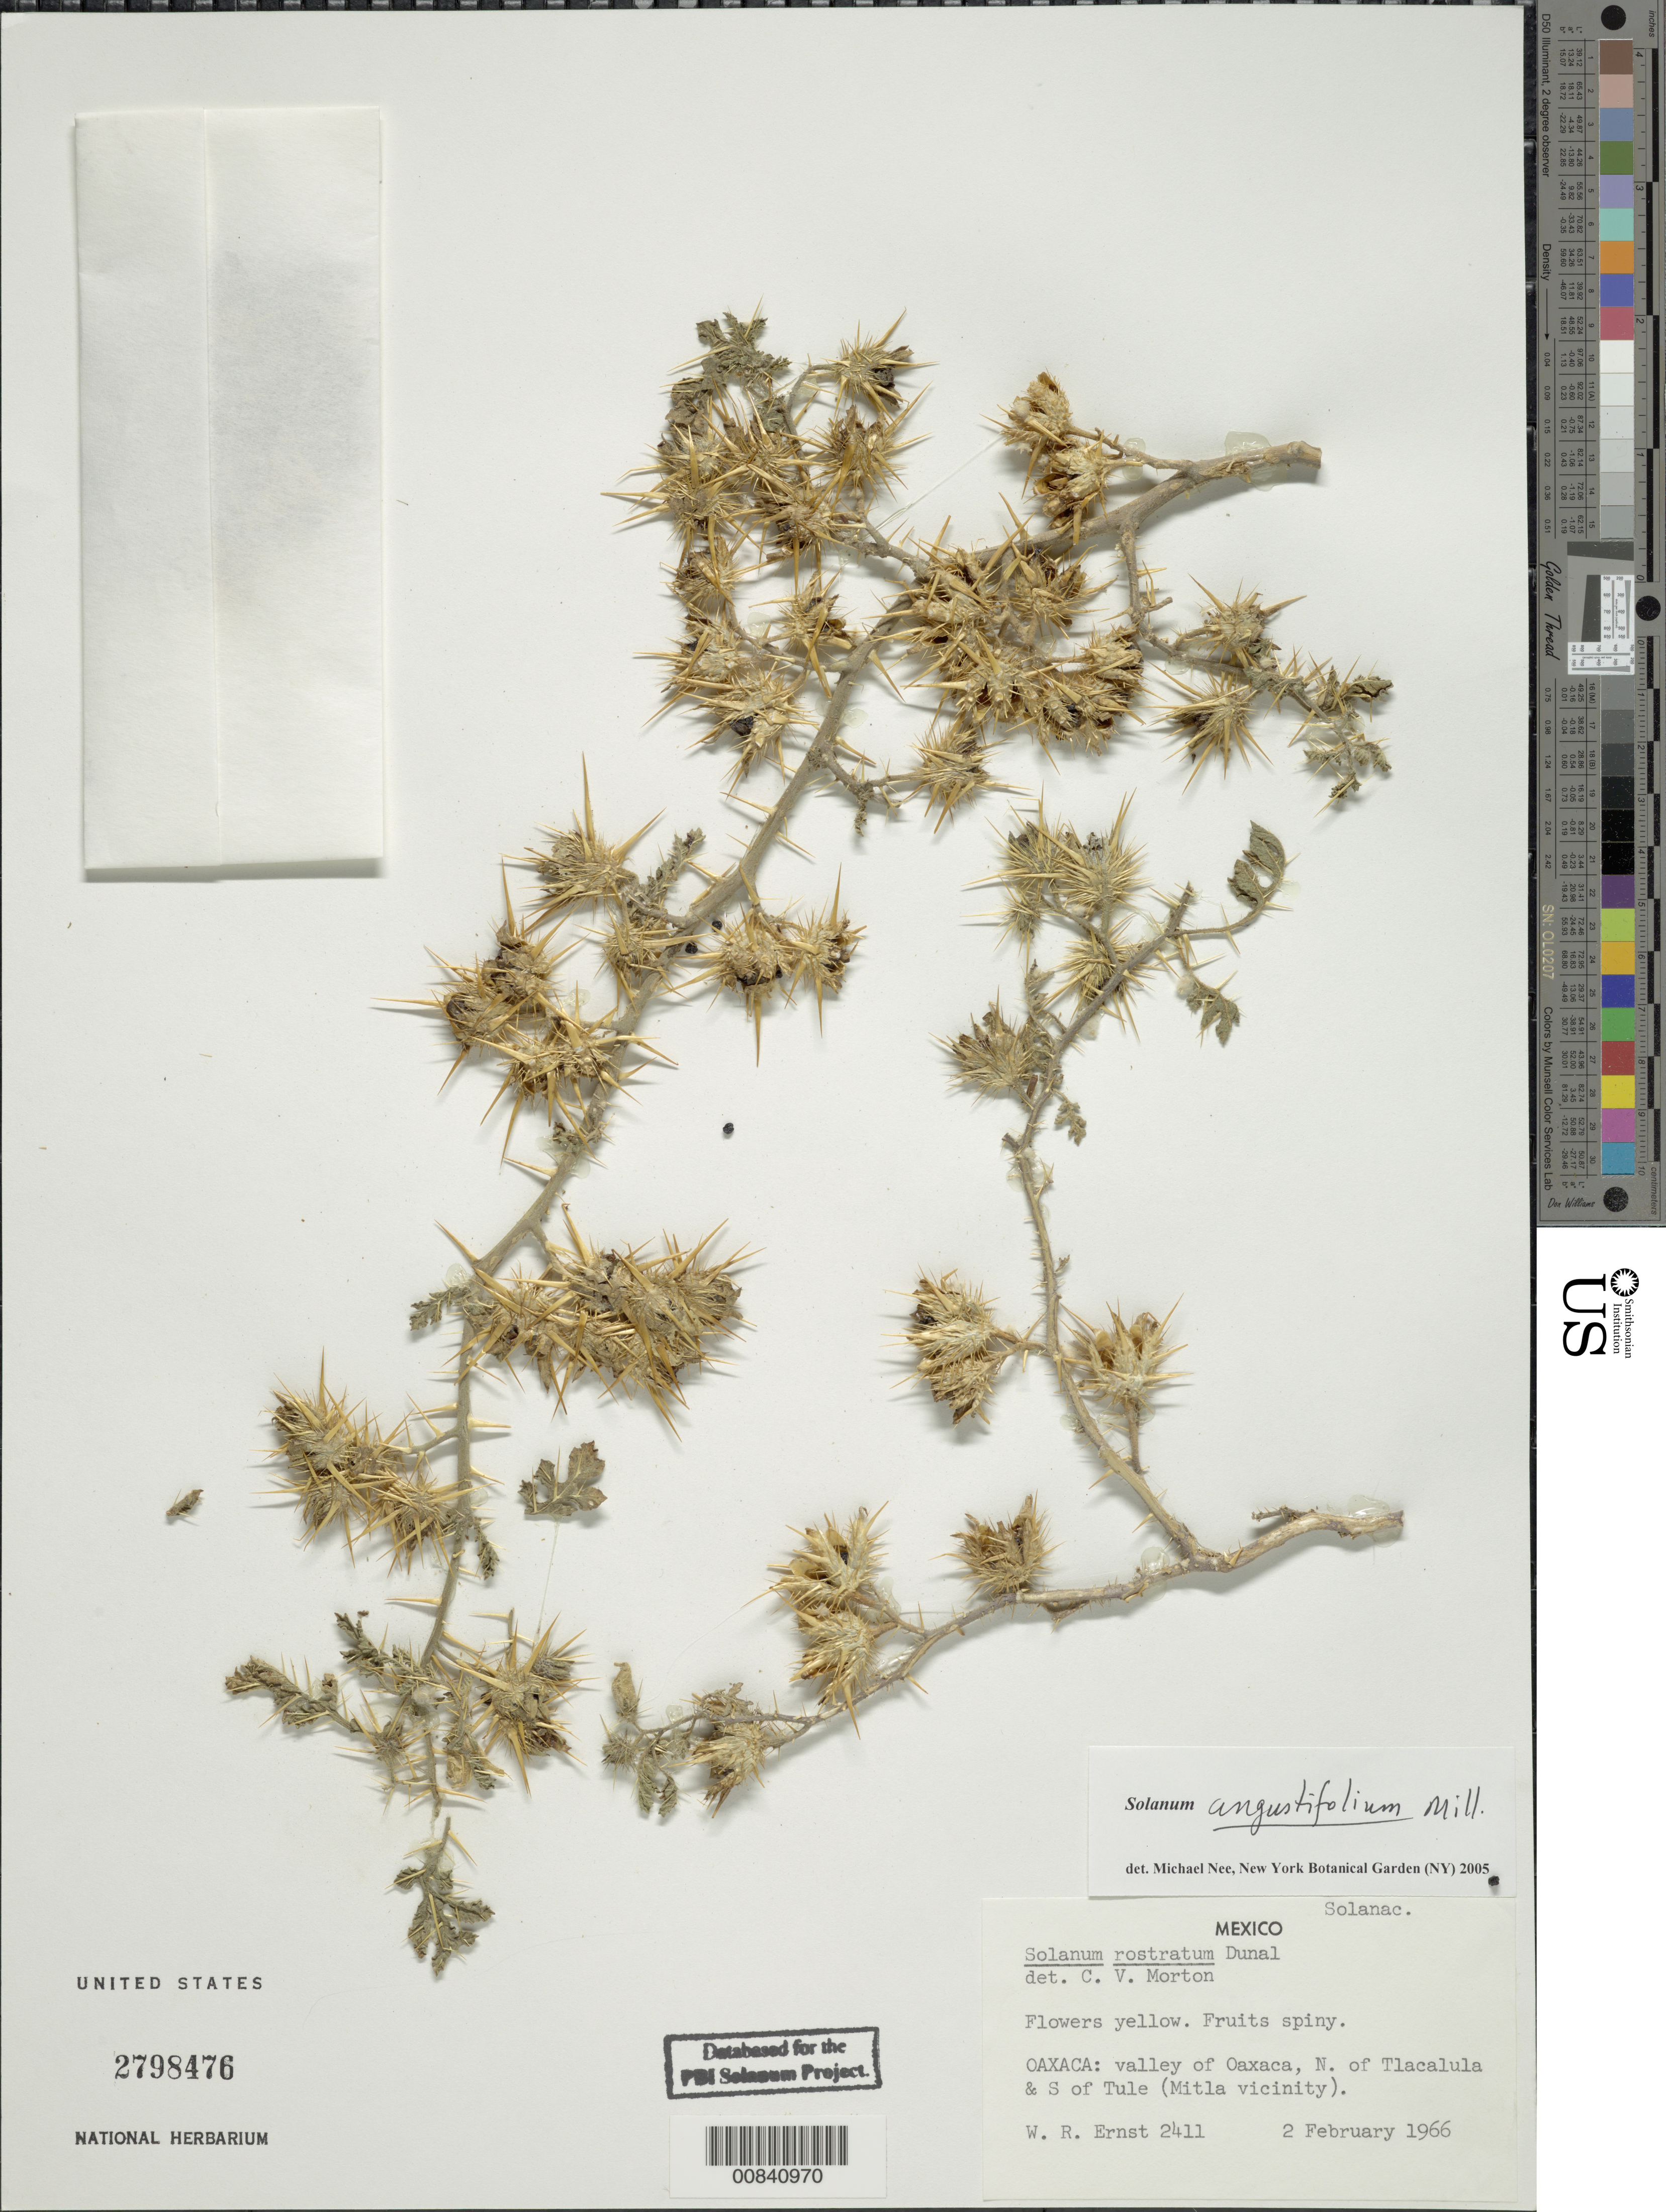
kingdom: Plantae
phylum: Tracheophyta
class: Magnoliopsida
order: Solanales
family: Solanaceae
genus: Solanum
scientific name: Solanum angustifolium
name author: Mill.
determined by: Nee, Michael H.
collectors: W. R. Ernst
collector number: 2411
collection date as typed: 2 Feb 1966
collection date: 1966-02-02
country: Mexico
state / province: Oaxaca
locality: Valley of Oaxaca, N. of Tlacalula & S of the Tule (Mitla vicinity).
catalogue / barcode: US 2798576